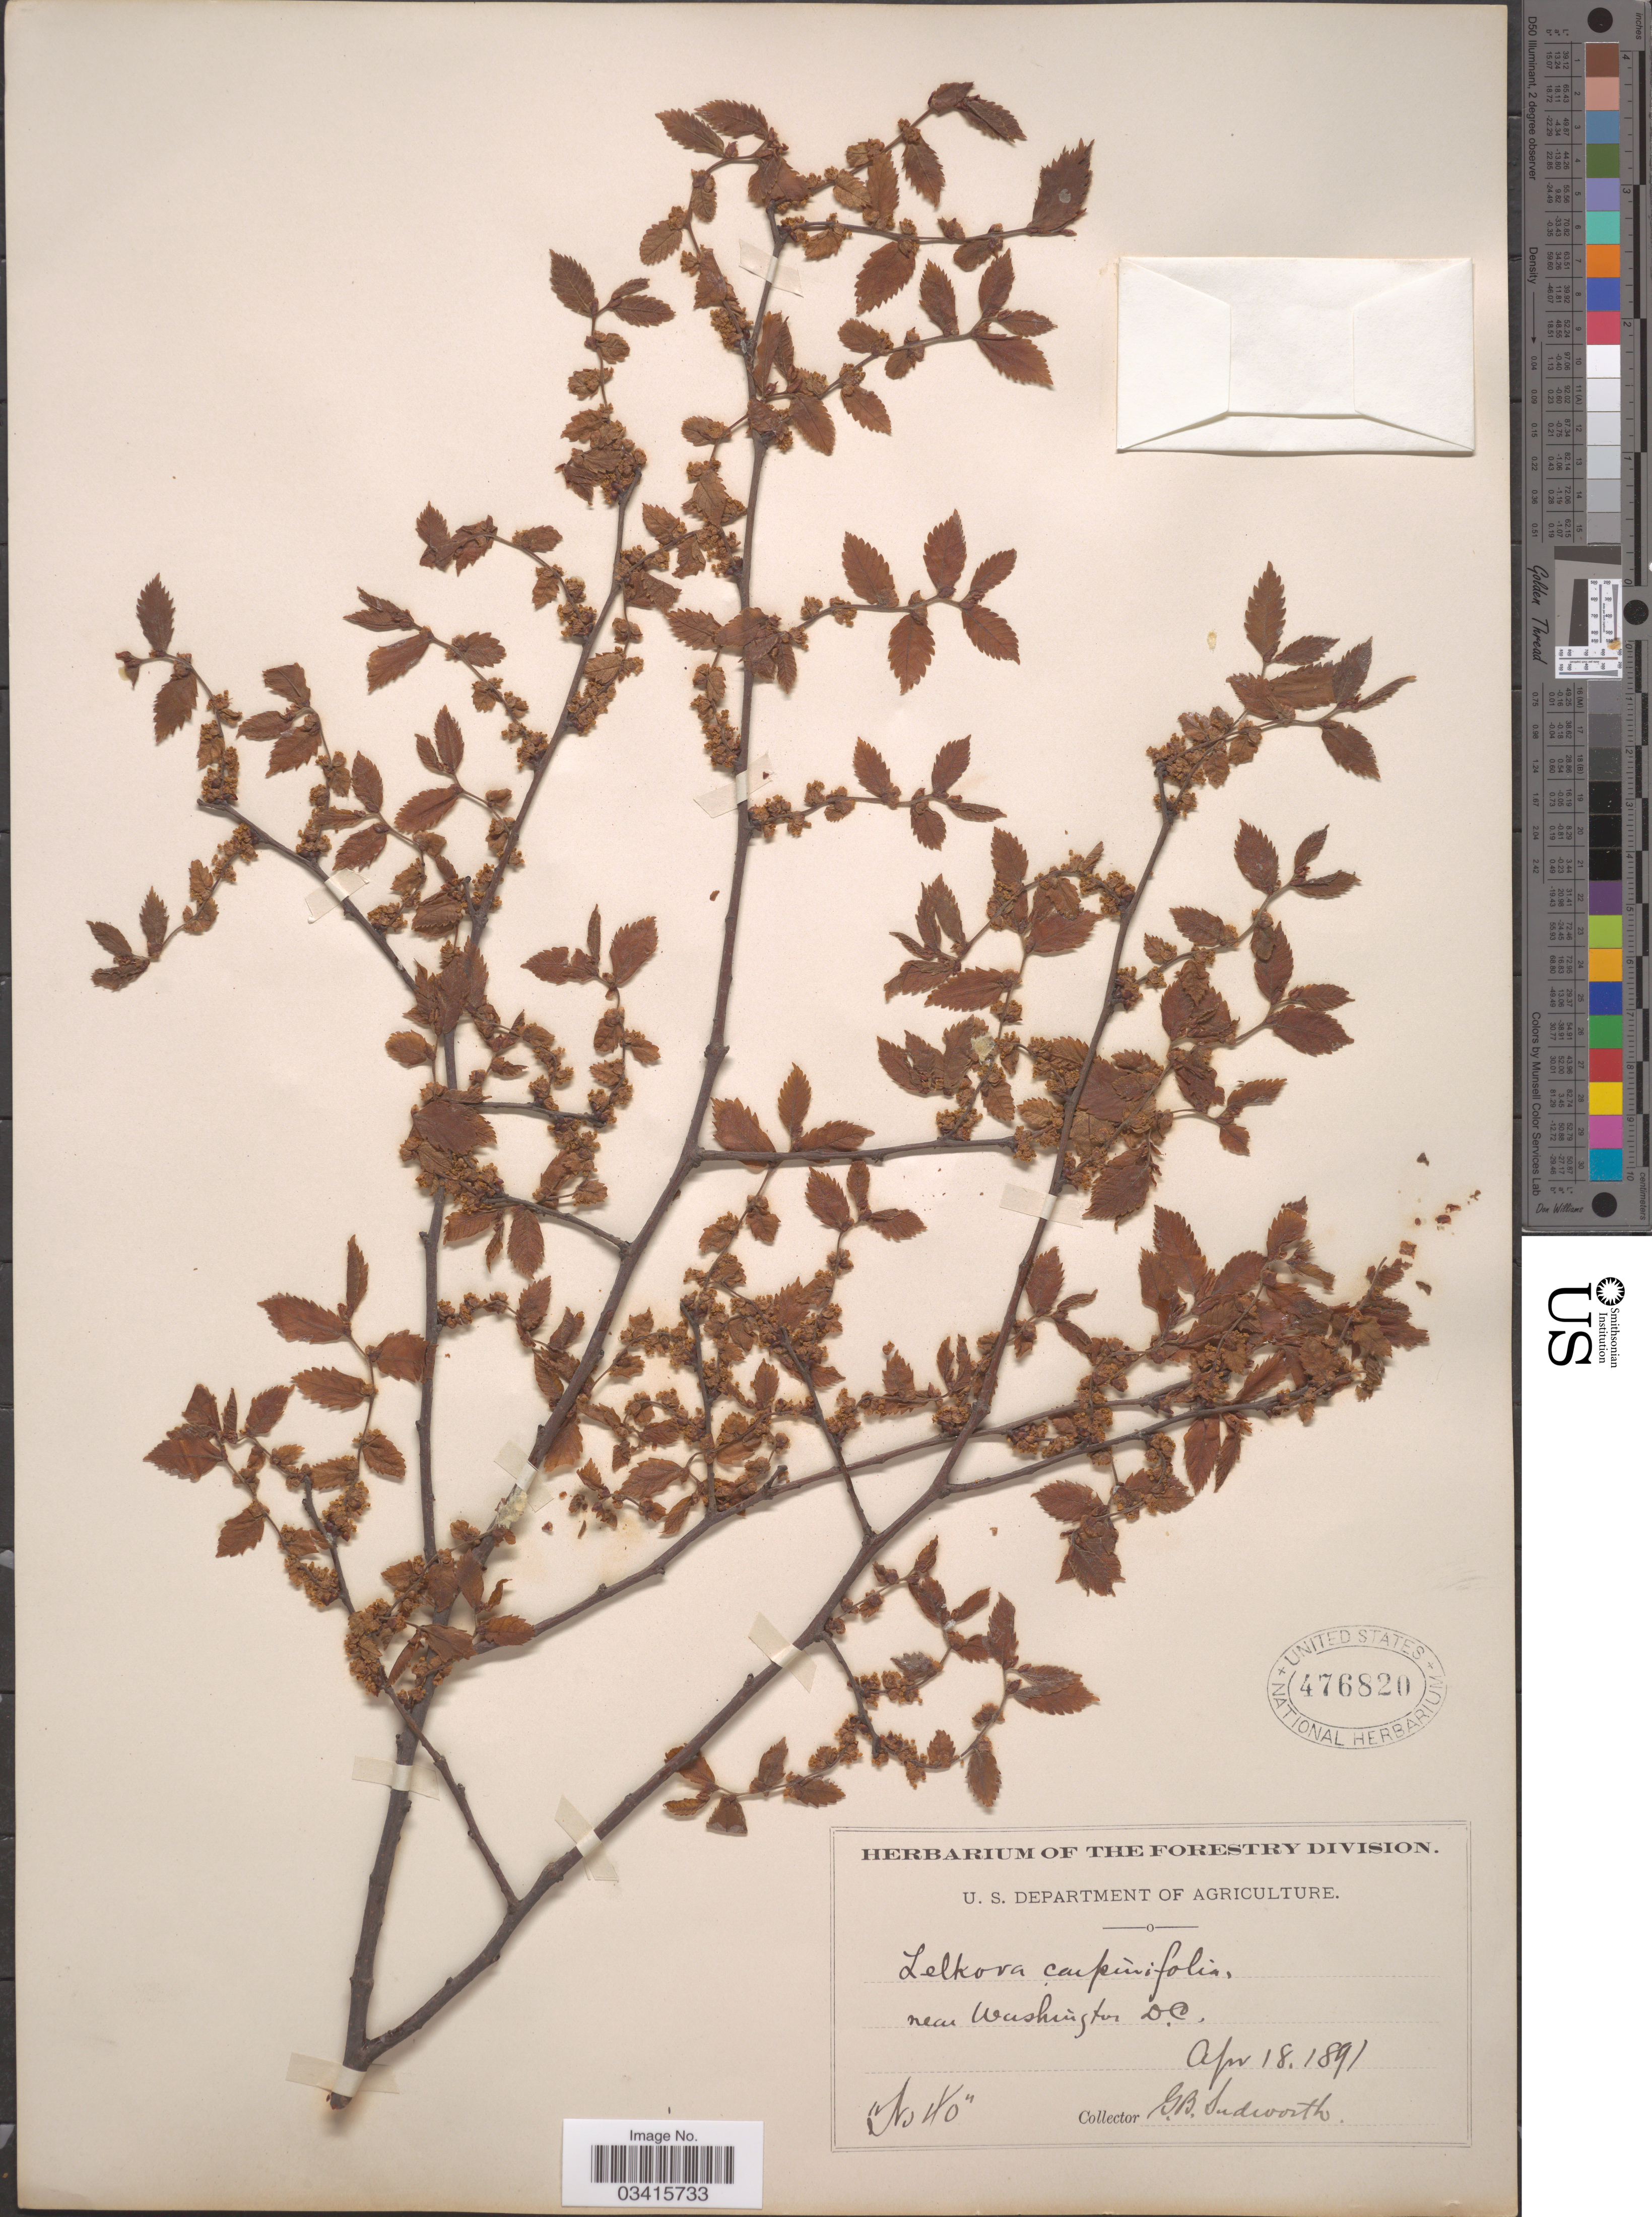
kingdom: Plantae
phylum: Tracheophyta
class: Magnoliopsida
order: Rosales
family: Ulmaceae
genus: Zelkova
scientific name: Zelkova carpinifolia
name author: (Pall.) K. Koch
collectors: G. B. Sudworth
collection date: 1891-04-18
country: United States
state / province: District of Columbia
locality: Near Washington D.C.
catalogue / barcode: US 476820